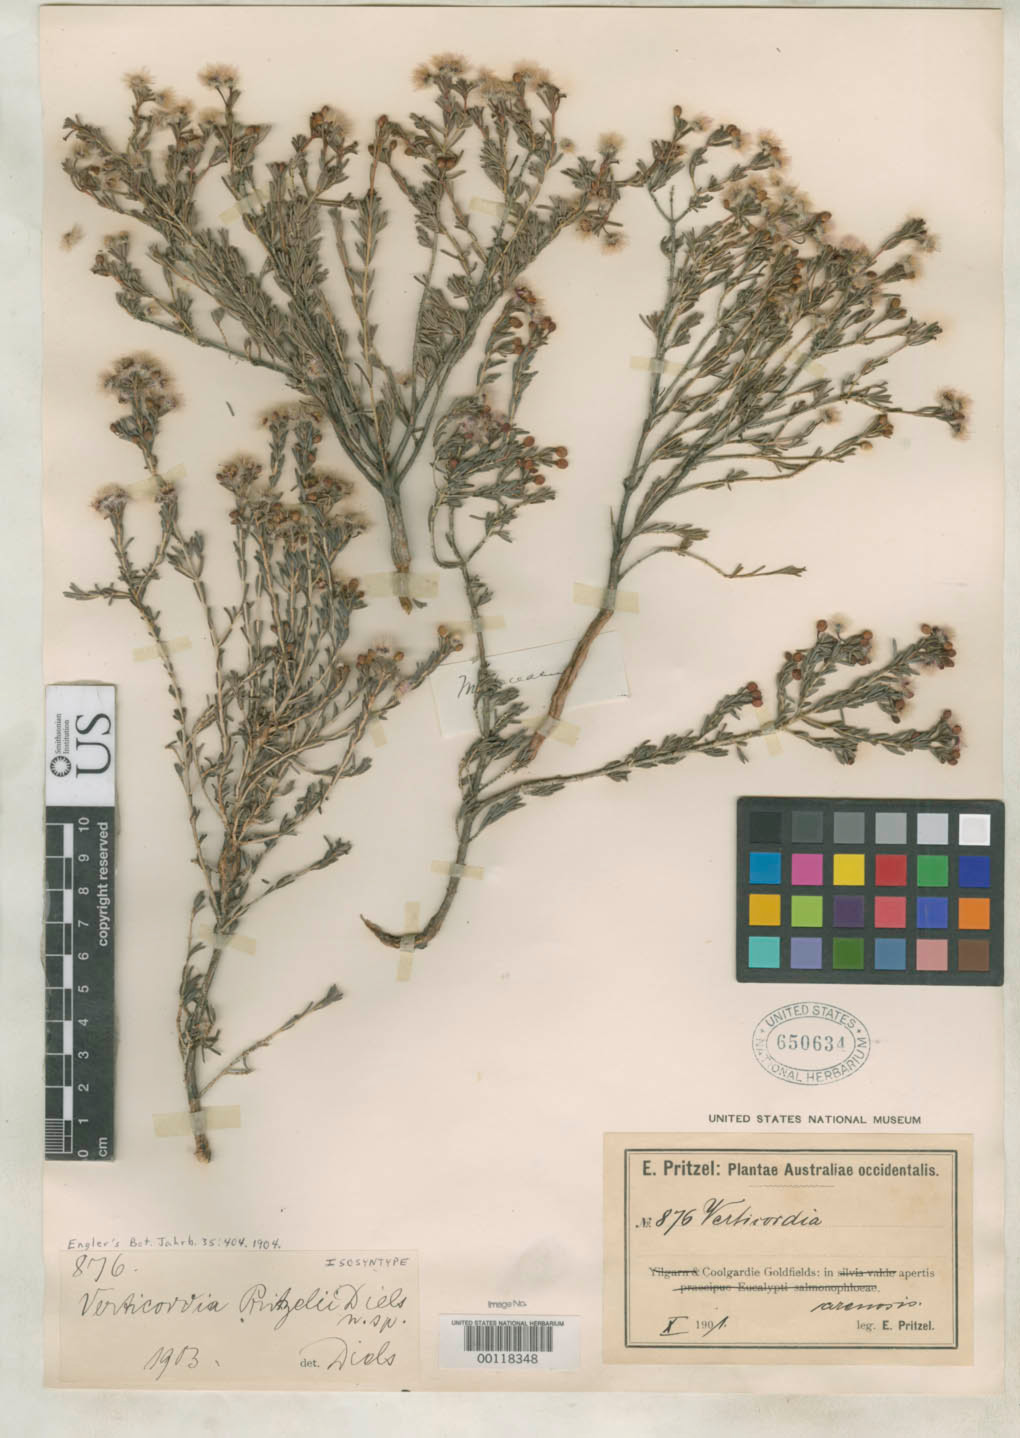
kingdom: Plantae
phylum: Tracheophyta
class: Magnoliopsida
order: Myrtales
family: Myrtaceae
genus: Verticordia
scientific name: Verticordia pritzelii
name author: Diels in Engl.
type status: Isolectotype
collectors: E. G. Pritzel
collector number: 876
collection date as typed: Oct 1901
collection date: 1901-10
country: Australia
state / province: Western Australia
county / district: Coolgardie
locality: Goldfields.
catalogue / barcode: US 650634